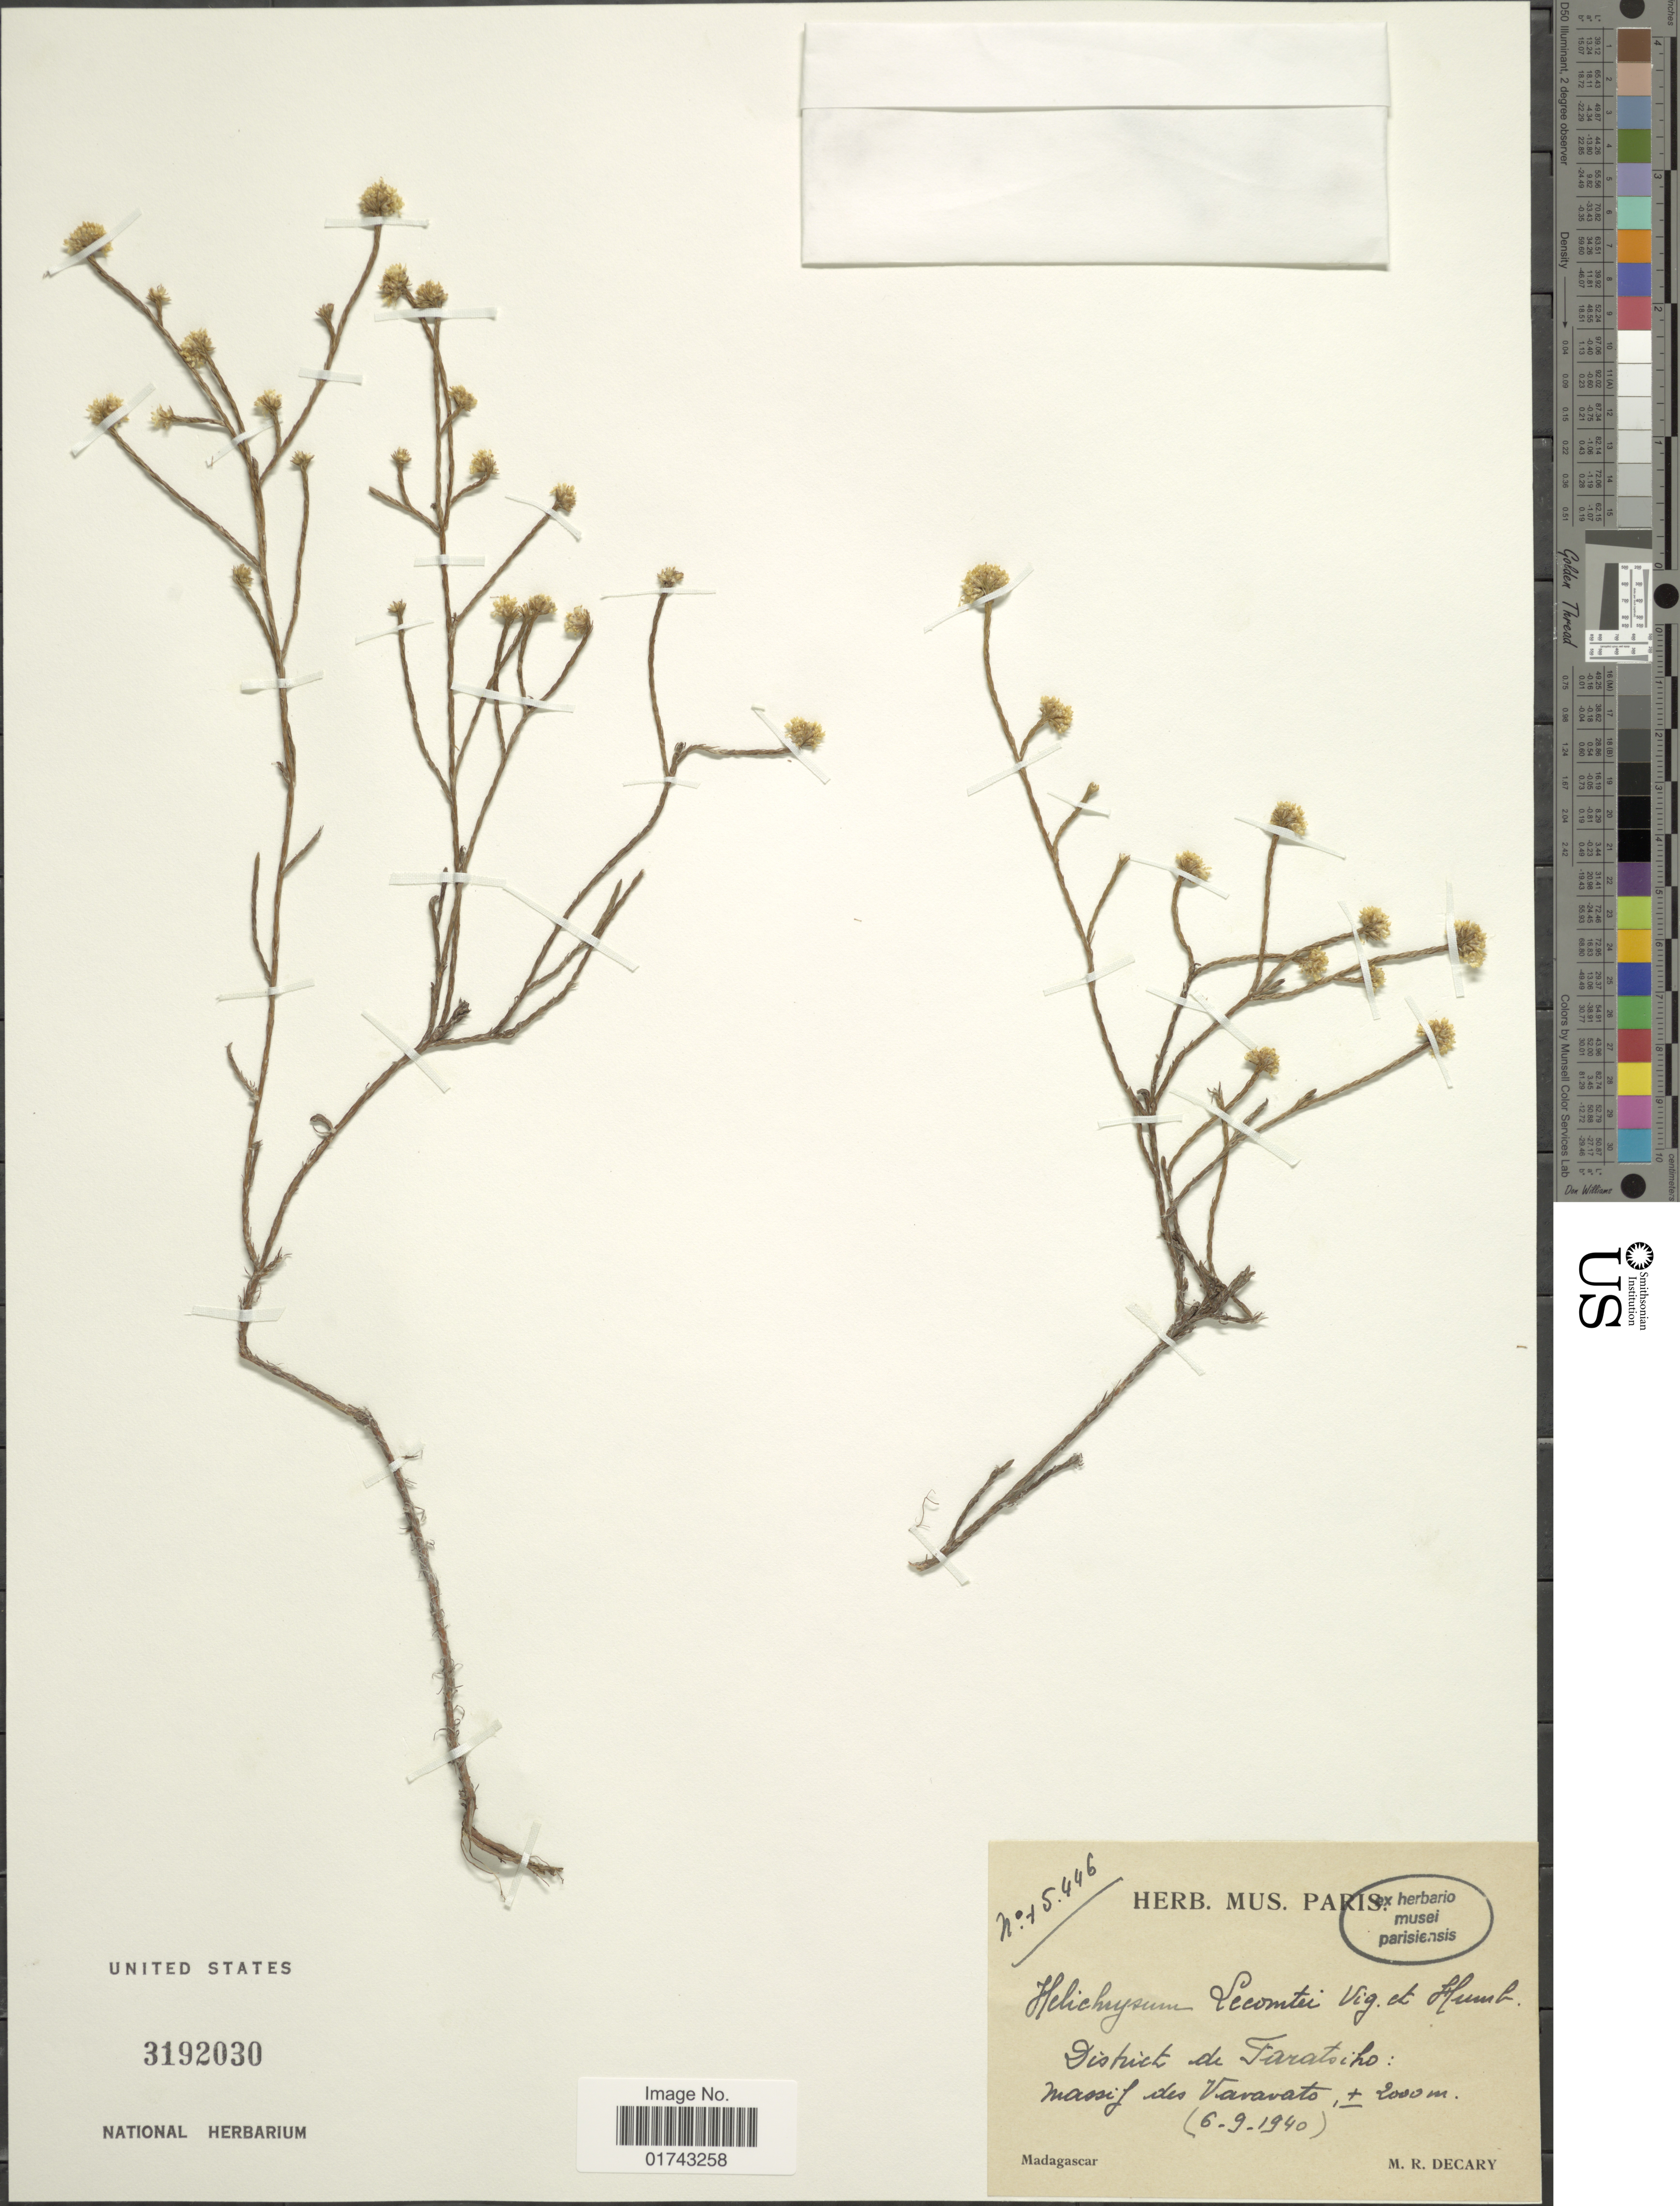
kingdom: Plantae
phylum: Tracheophyta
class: Magnoliopsida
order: Asterales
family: Asteraceae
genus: Helichrysum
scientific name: Helichrysum lecomtei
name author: R. Vig. & Humbert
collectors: R. Decary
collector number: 15446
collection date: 1940-09-06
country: Madagascar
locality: District de Faratsiho: Massif des Vavavato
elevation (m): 2000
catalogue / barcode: US 3192030